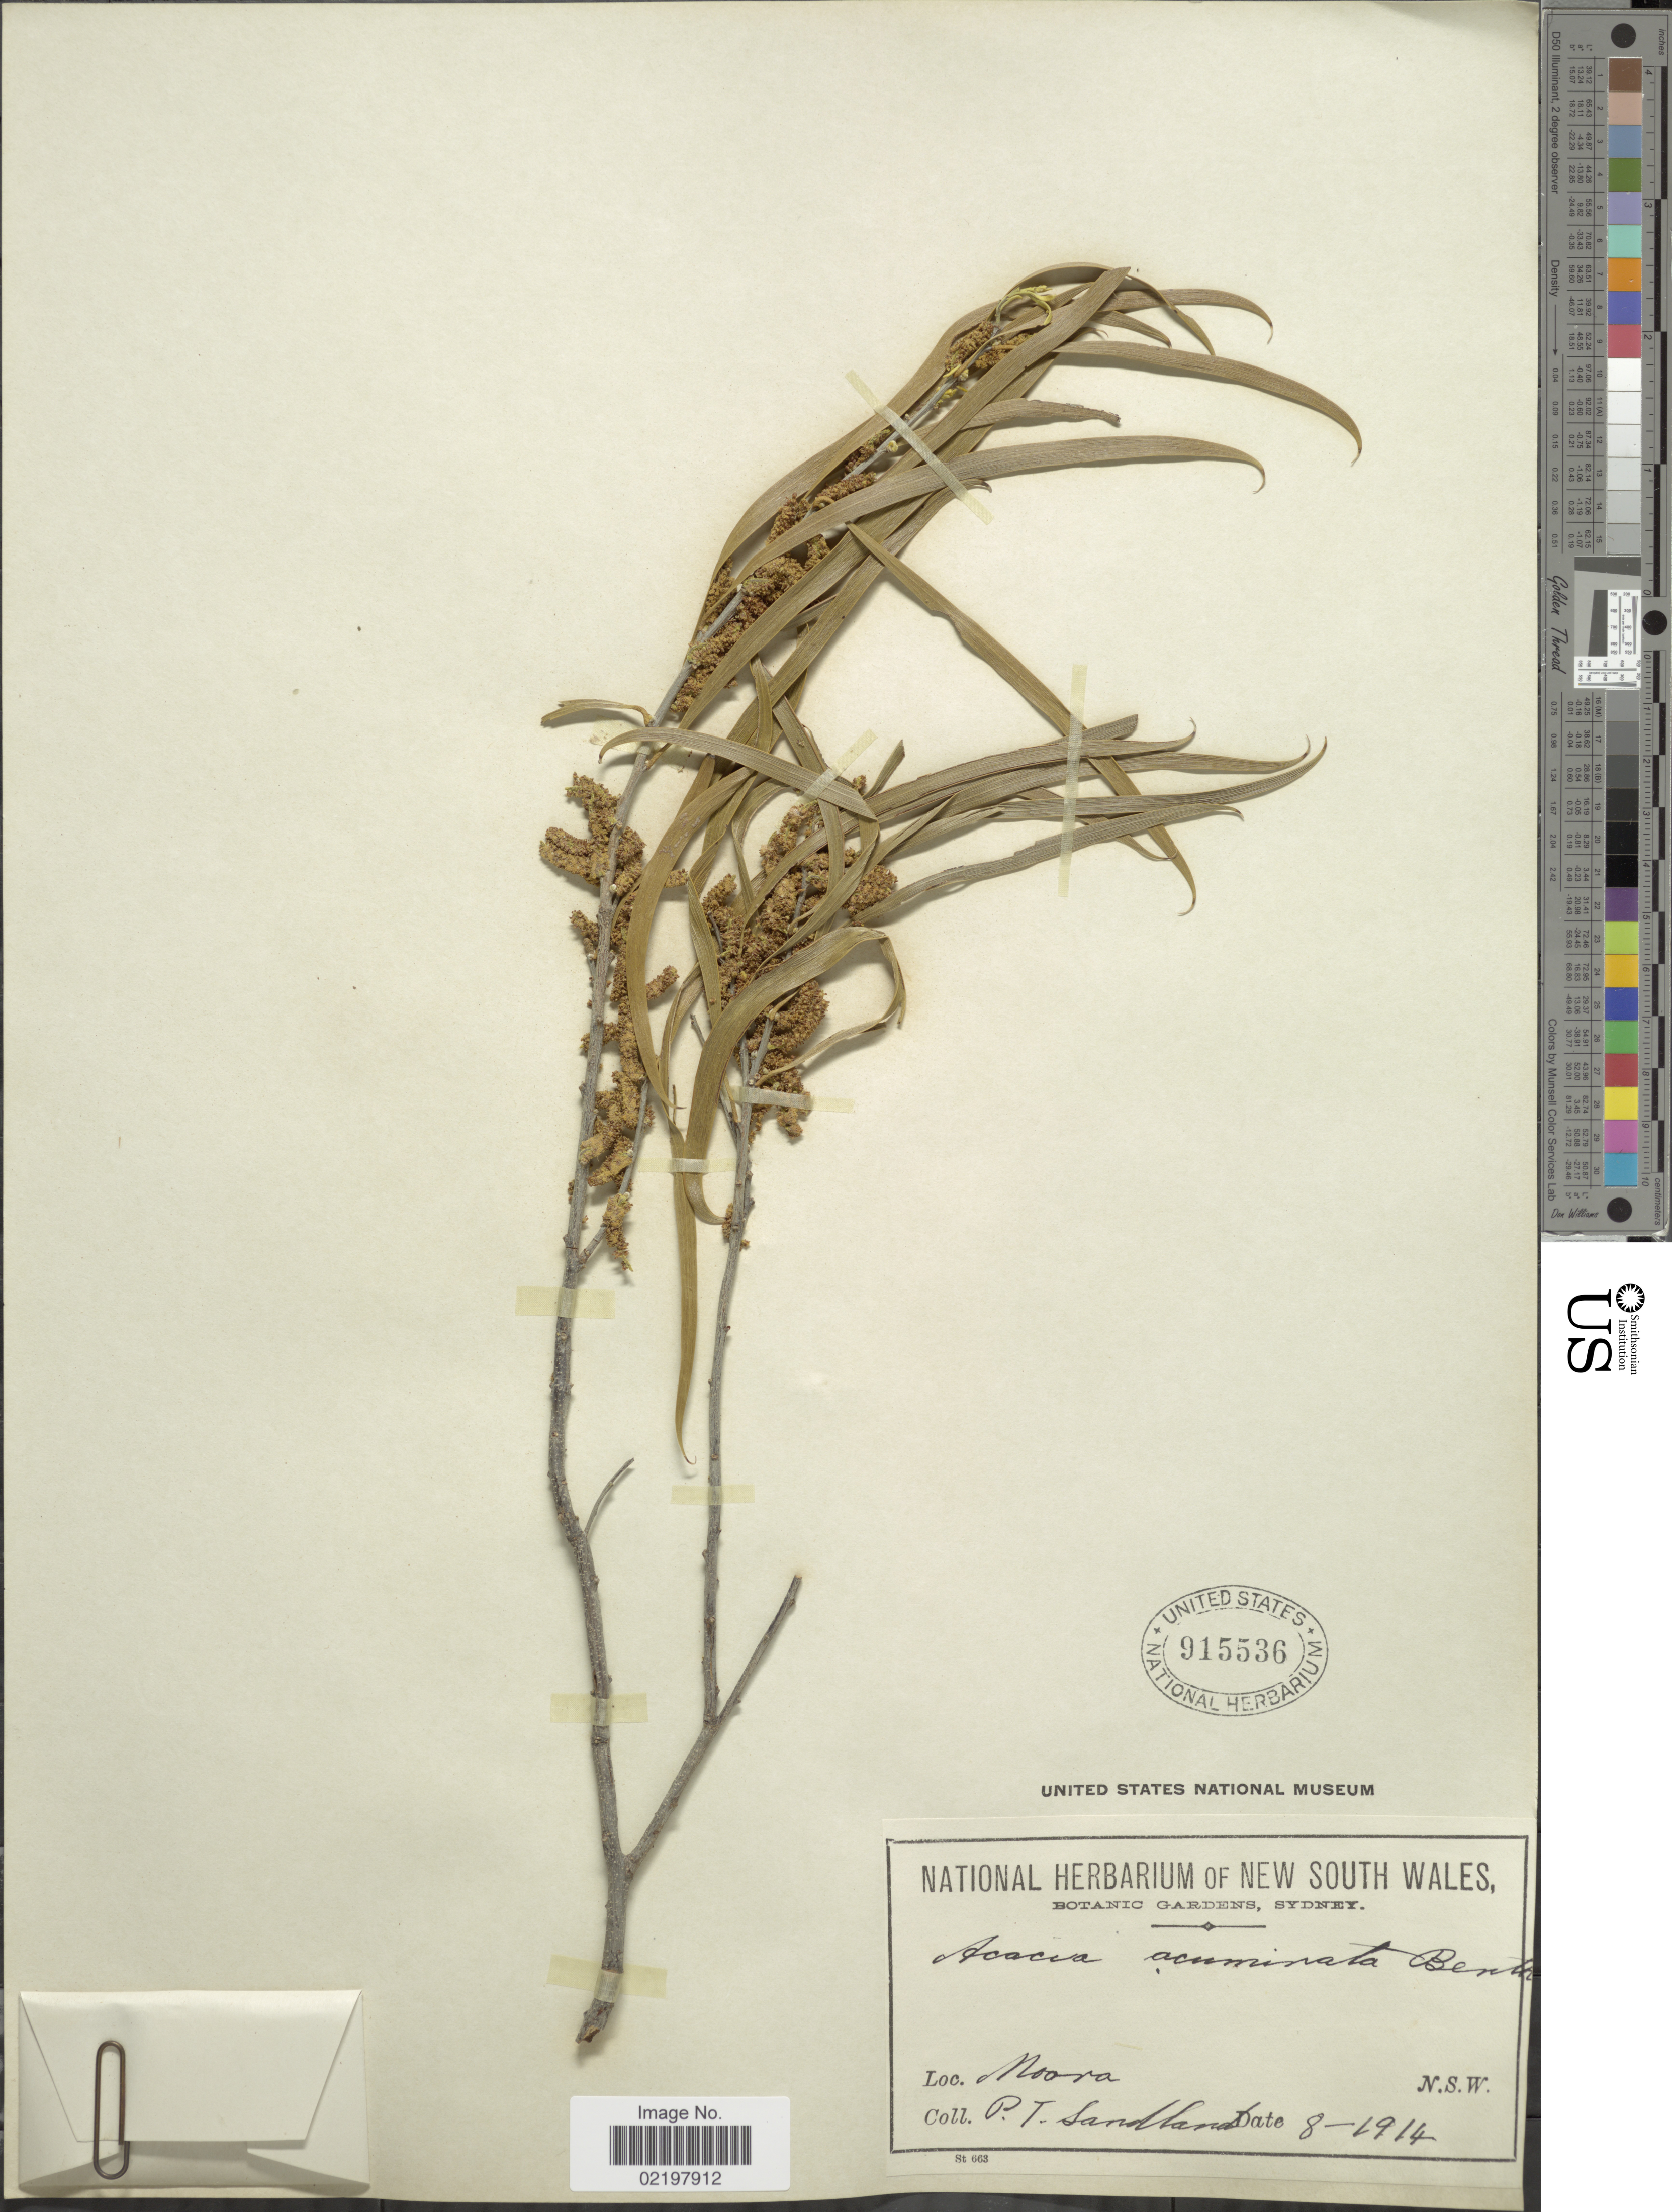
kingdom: Plantae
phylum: Tracheophyta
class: Magnoliopsida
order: Fabales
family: Fabaceae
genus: Acacia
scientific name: Acacia acuminata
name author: Benth.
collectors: P. Sandland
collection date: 1914-08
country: Australia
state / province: New South Wales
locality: Moora, N.S.W.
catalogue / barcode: US 915536